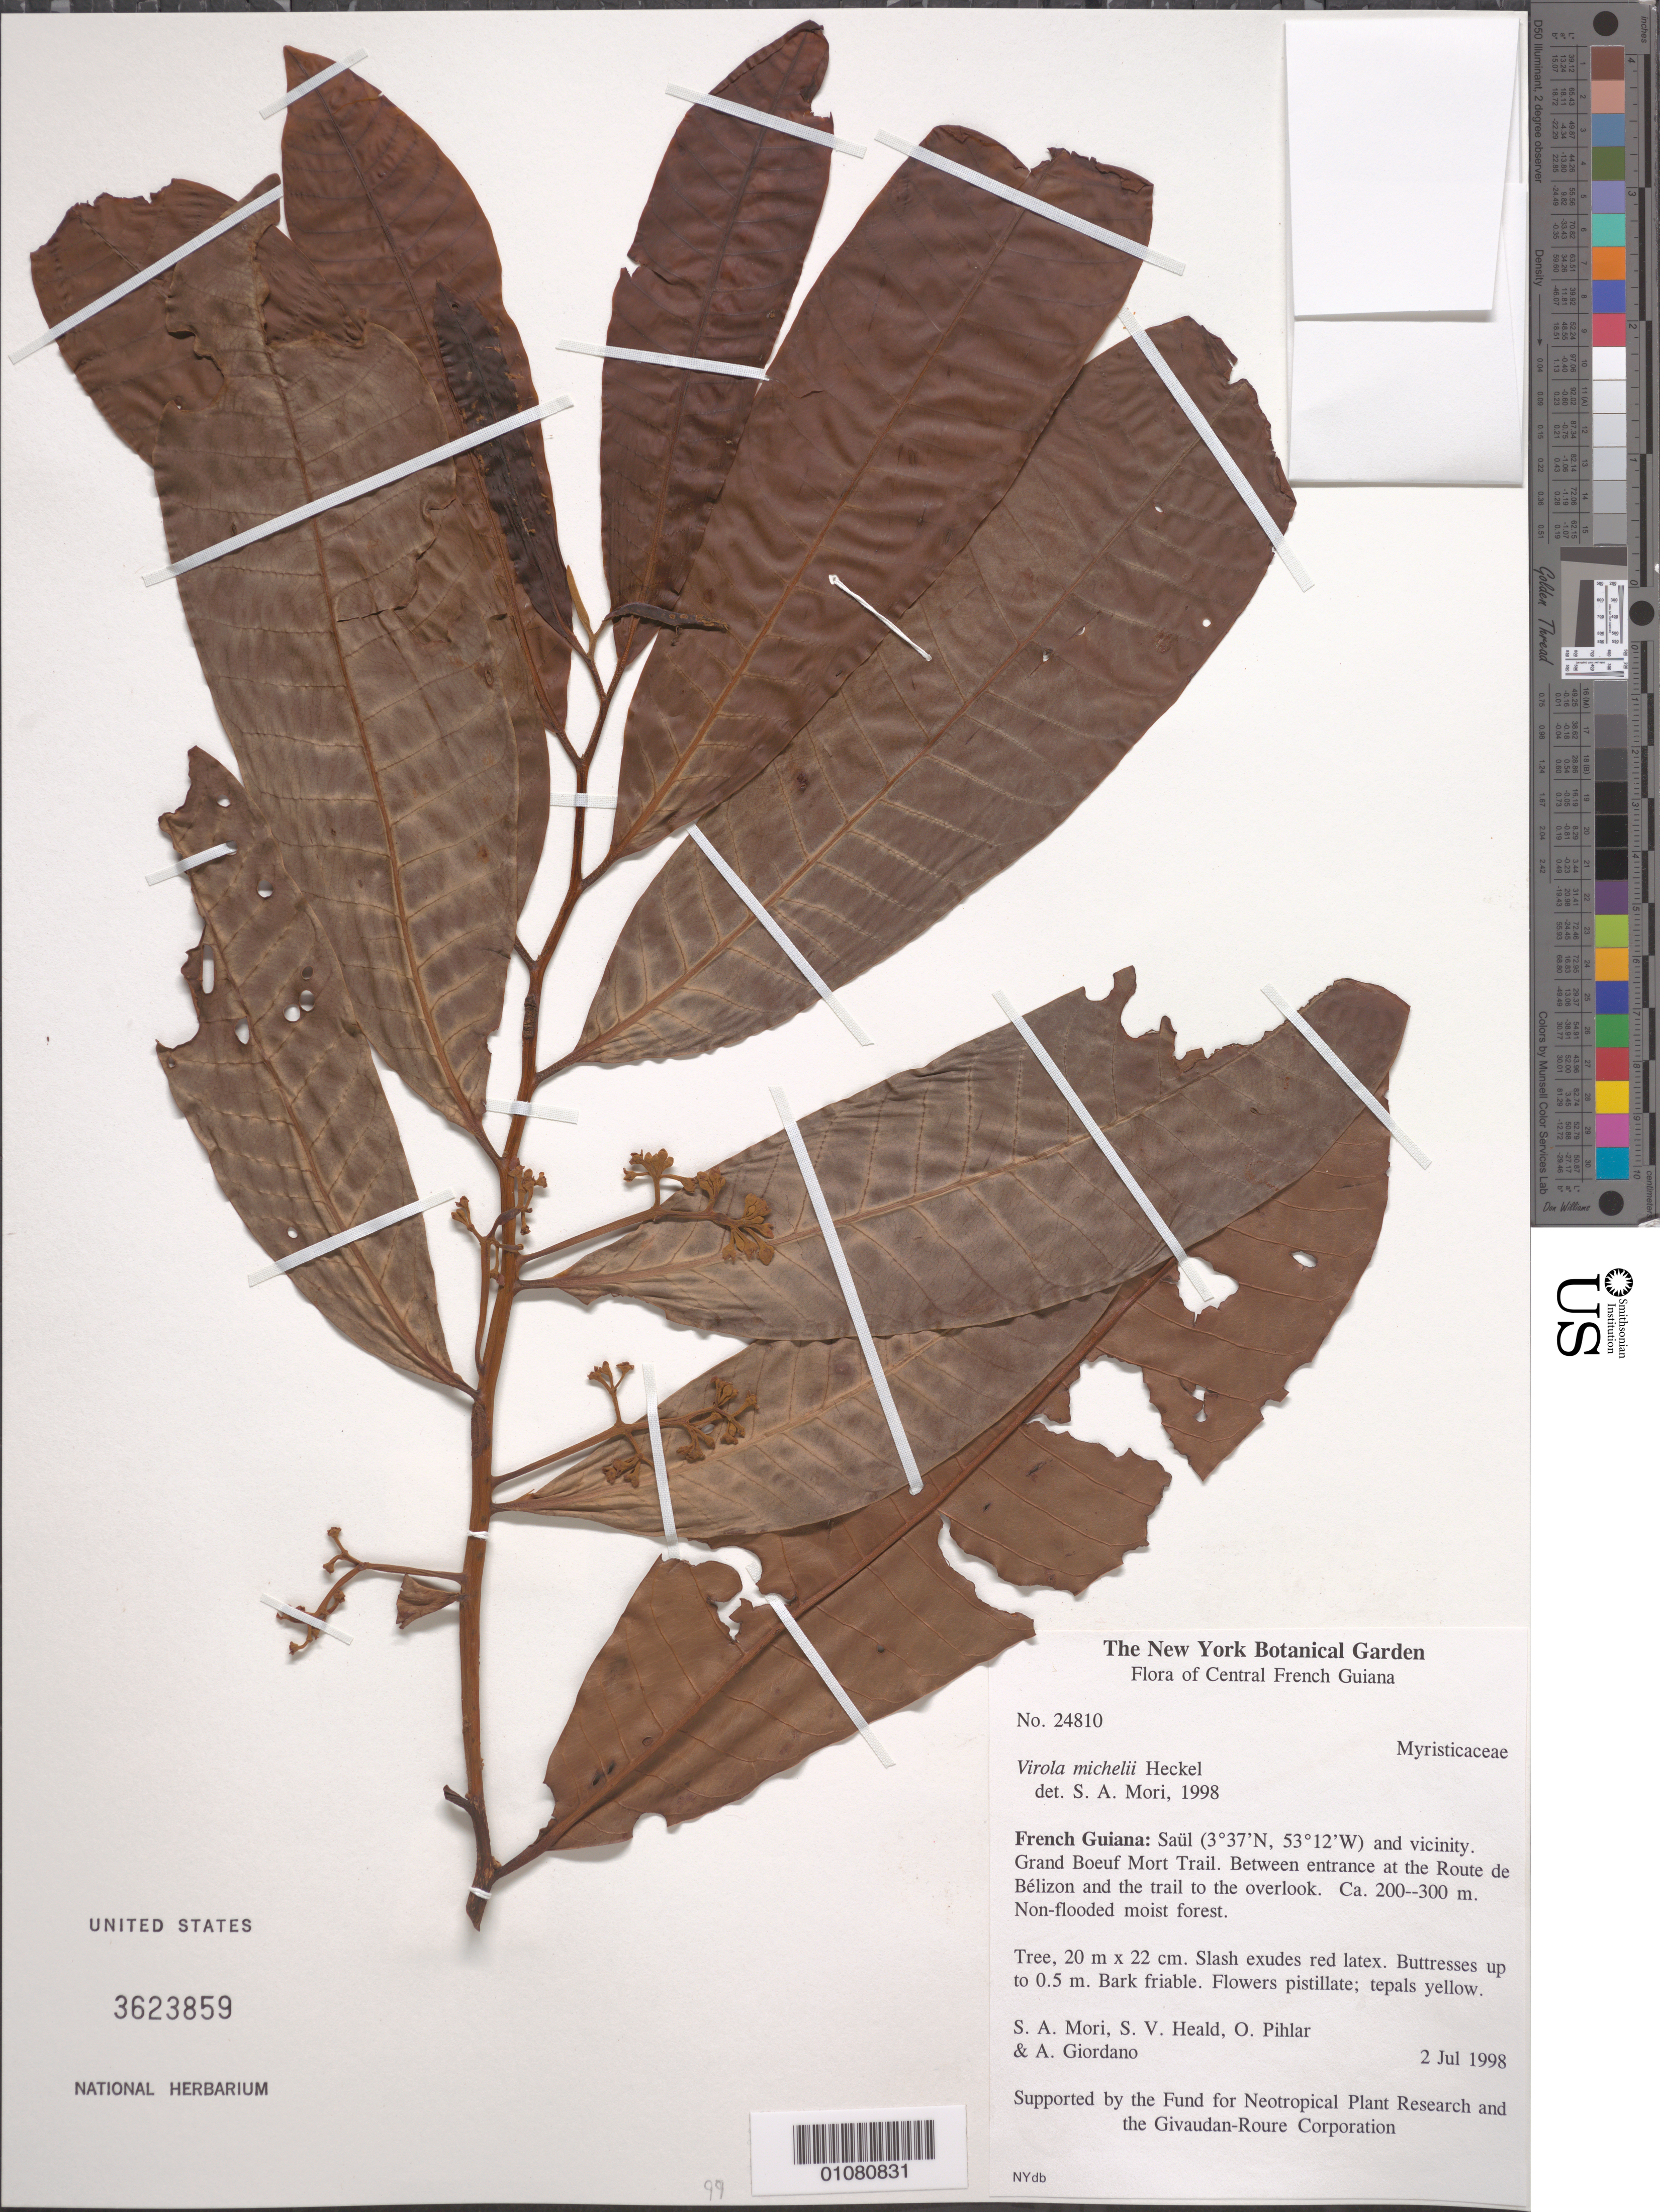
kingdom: Plantae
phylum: Tracheophyta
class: Magnoliopsida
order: Magnoliales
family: Myristicaceae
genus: Virola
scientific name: Virola michelii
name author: Heckel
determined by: Mori, Scott A.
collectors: S. Mori, S. Heald, O. Pihlar & A. Giordano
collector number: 24810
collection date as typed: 2-Jul-98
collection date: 1998-07-02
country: French Guiana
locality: Saül and vic. Grand Boeuf Mort Trail. Between entrance at the Route de Bélizon and the trail to the overlook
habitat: Non-flooded moist forest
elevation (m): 200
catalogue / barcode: US 3623859